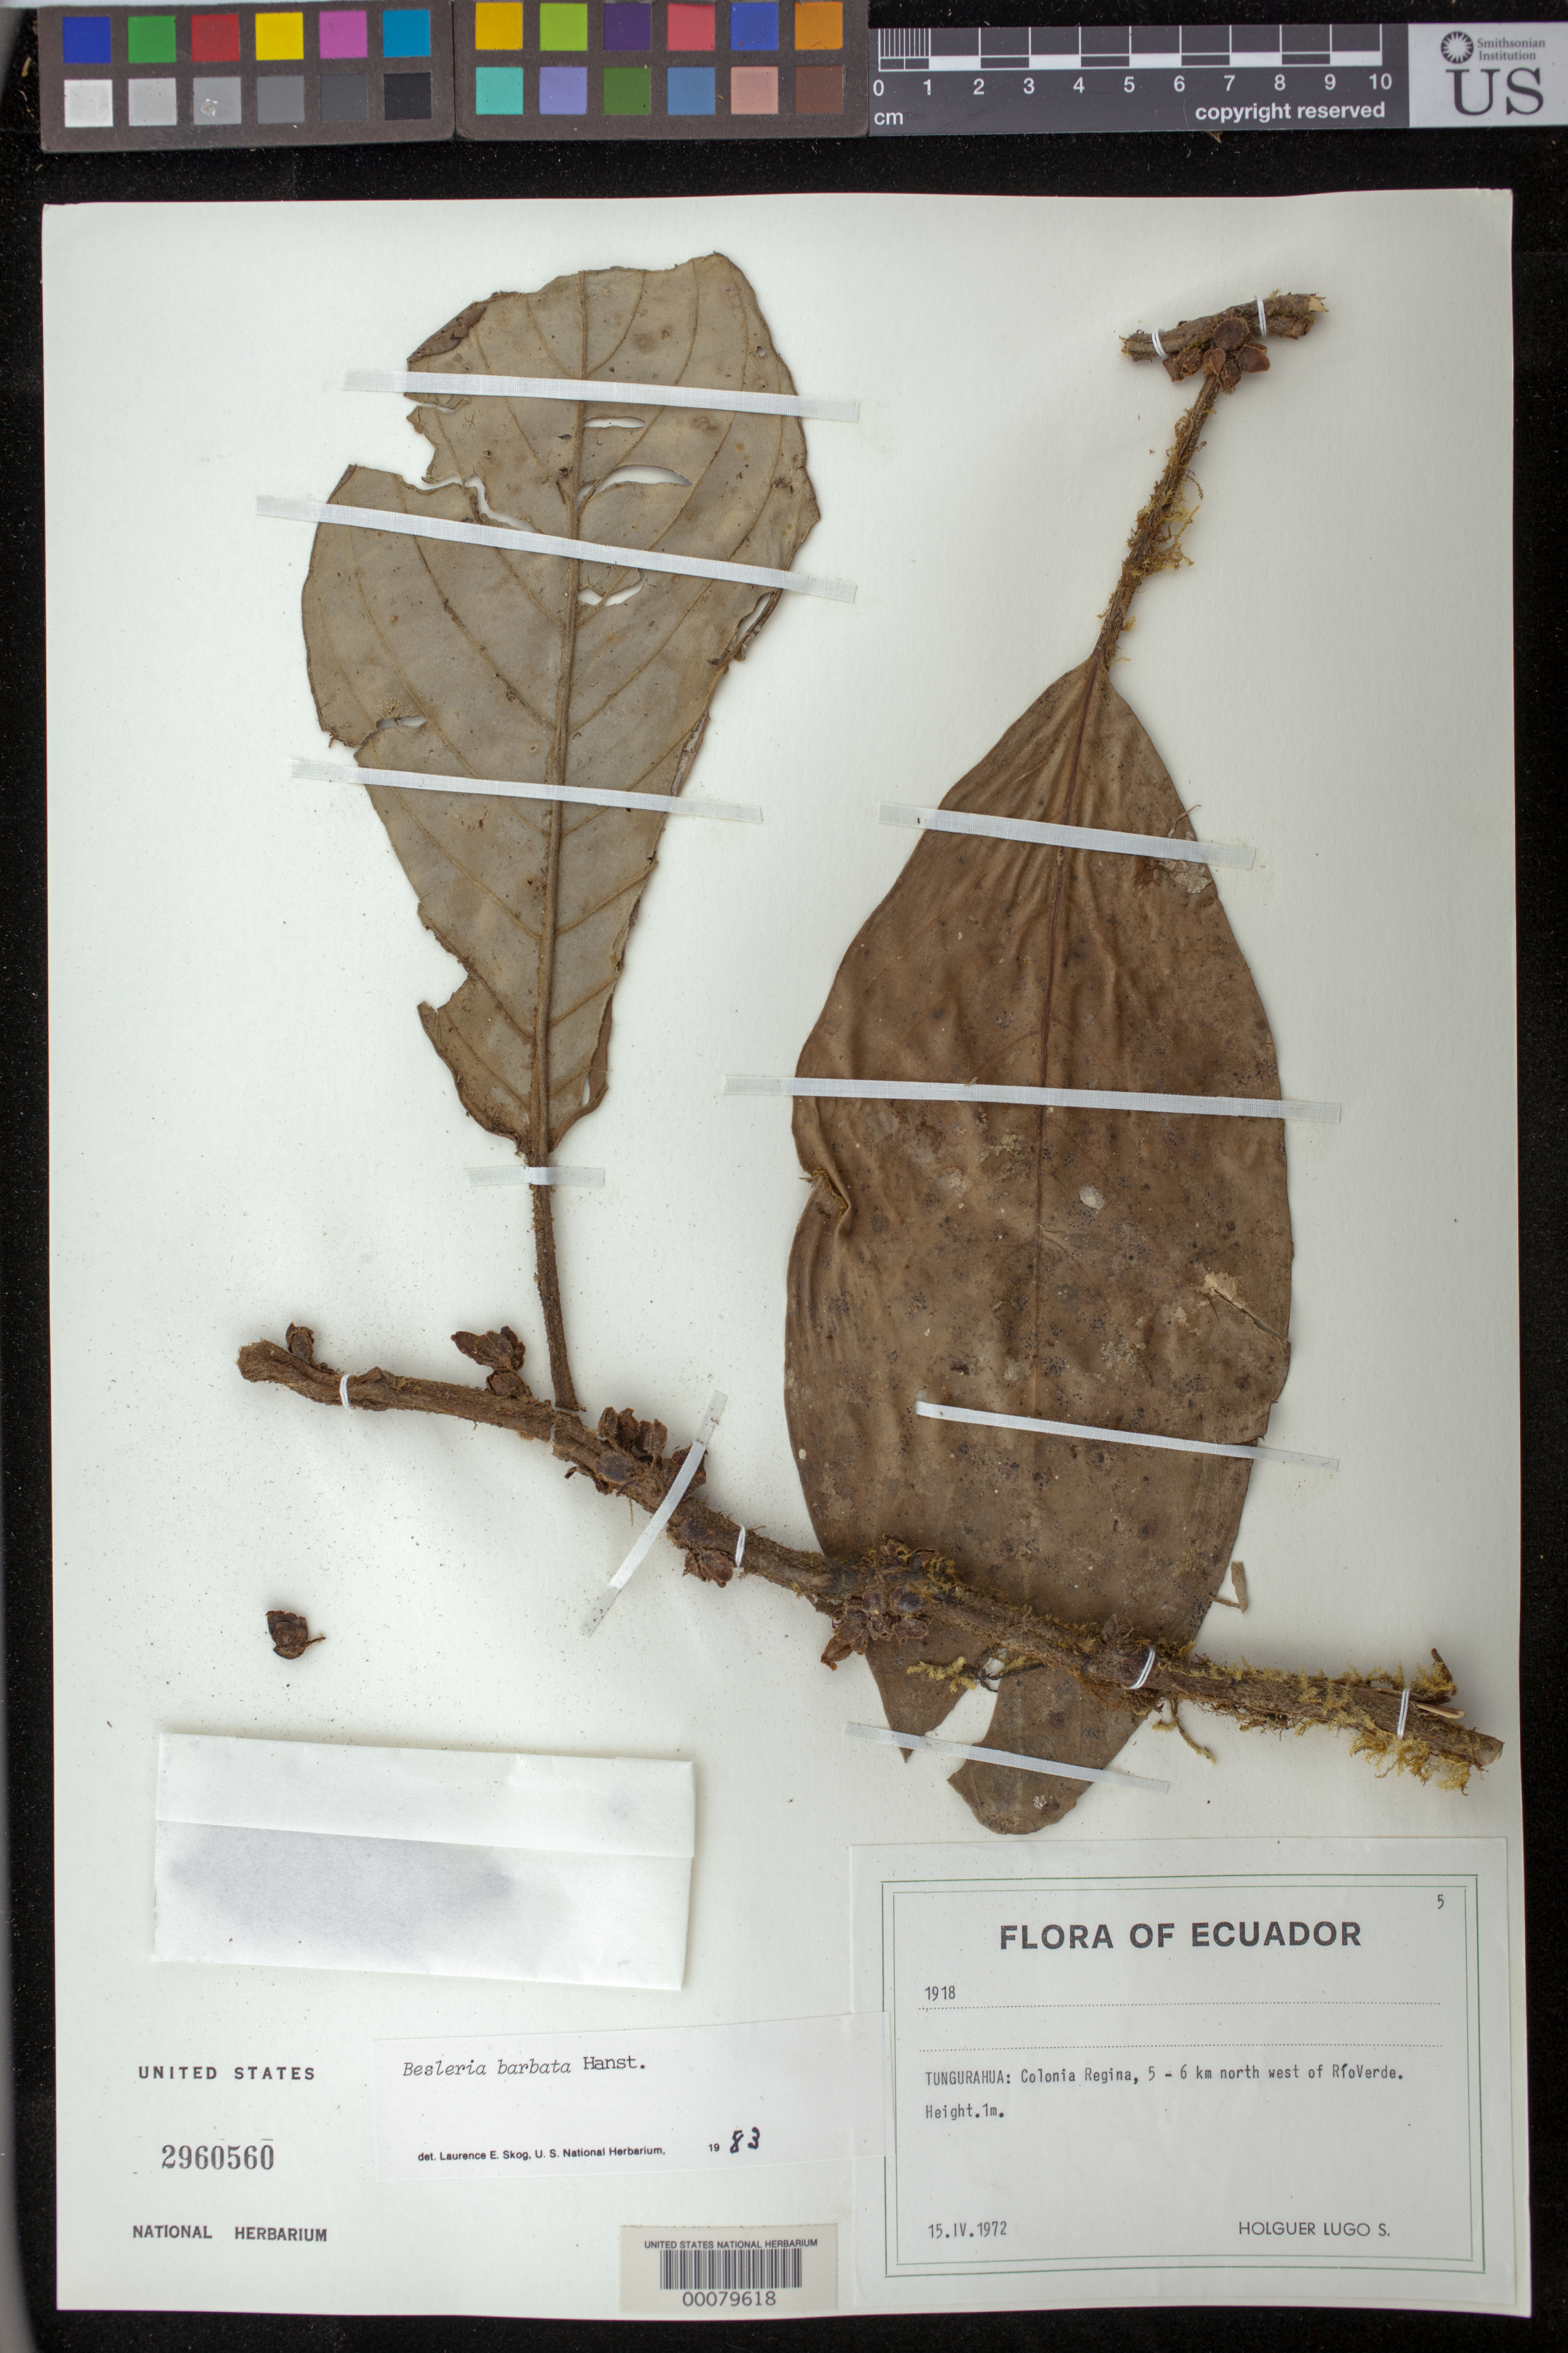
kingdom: Plantae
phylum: Tracheophyta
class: Magnoliopsida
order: Lamiales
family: Gesneriaceae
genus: Besleria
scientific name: Besleria barbata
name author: (Poepp.) Hanst.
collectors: H. Lugo S.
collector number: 1918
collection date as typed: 15 Apr 1972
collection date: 1972-04-15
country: Ecuador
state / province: Tungurahua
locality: Colonia Regina, 5-6 km NW of Rio Verde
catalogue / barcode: US 2960560